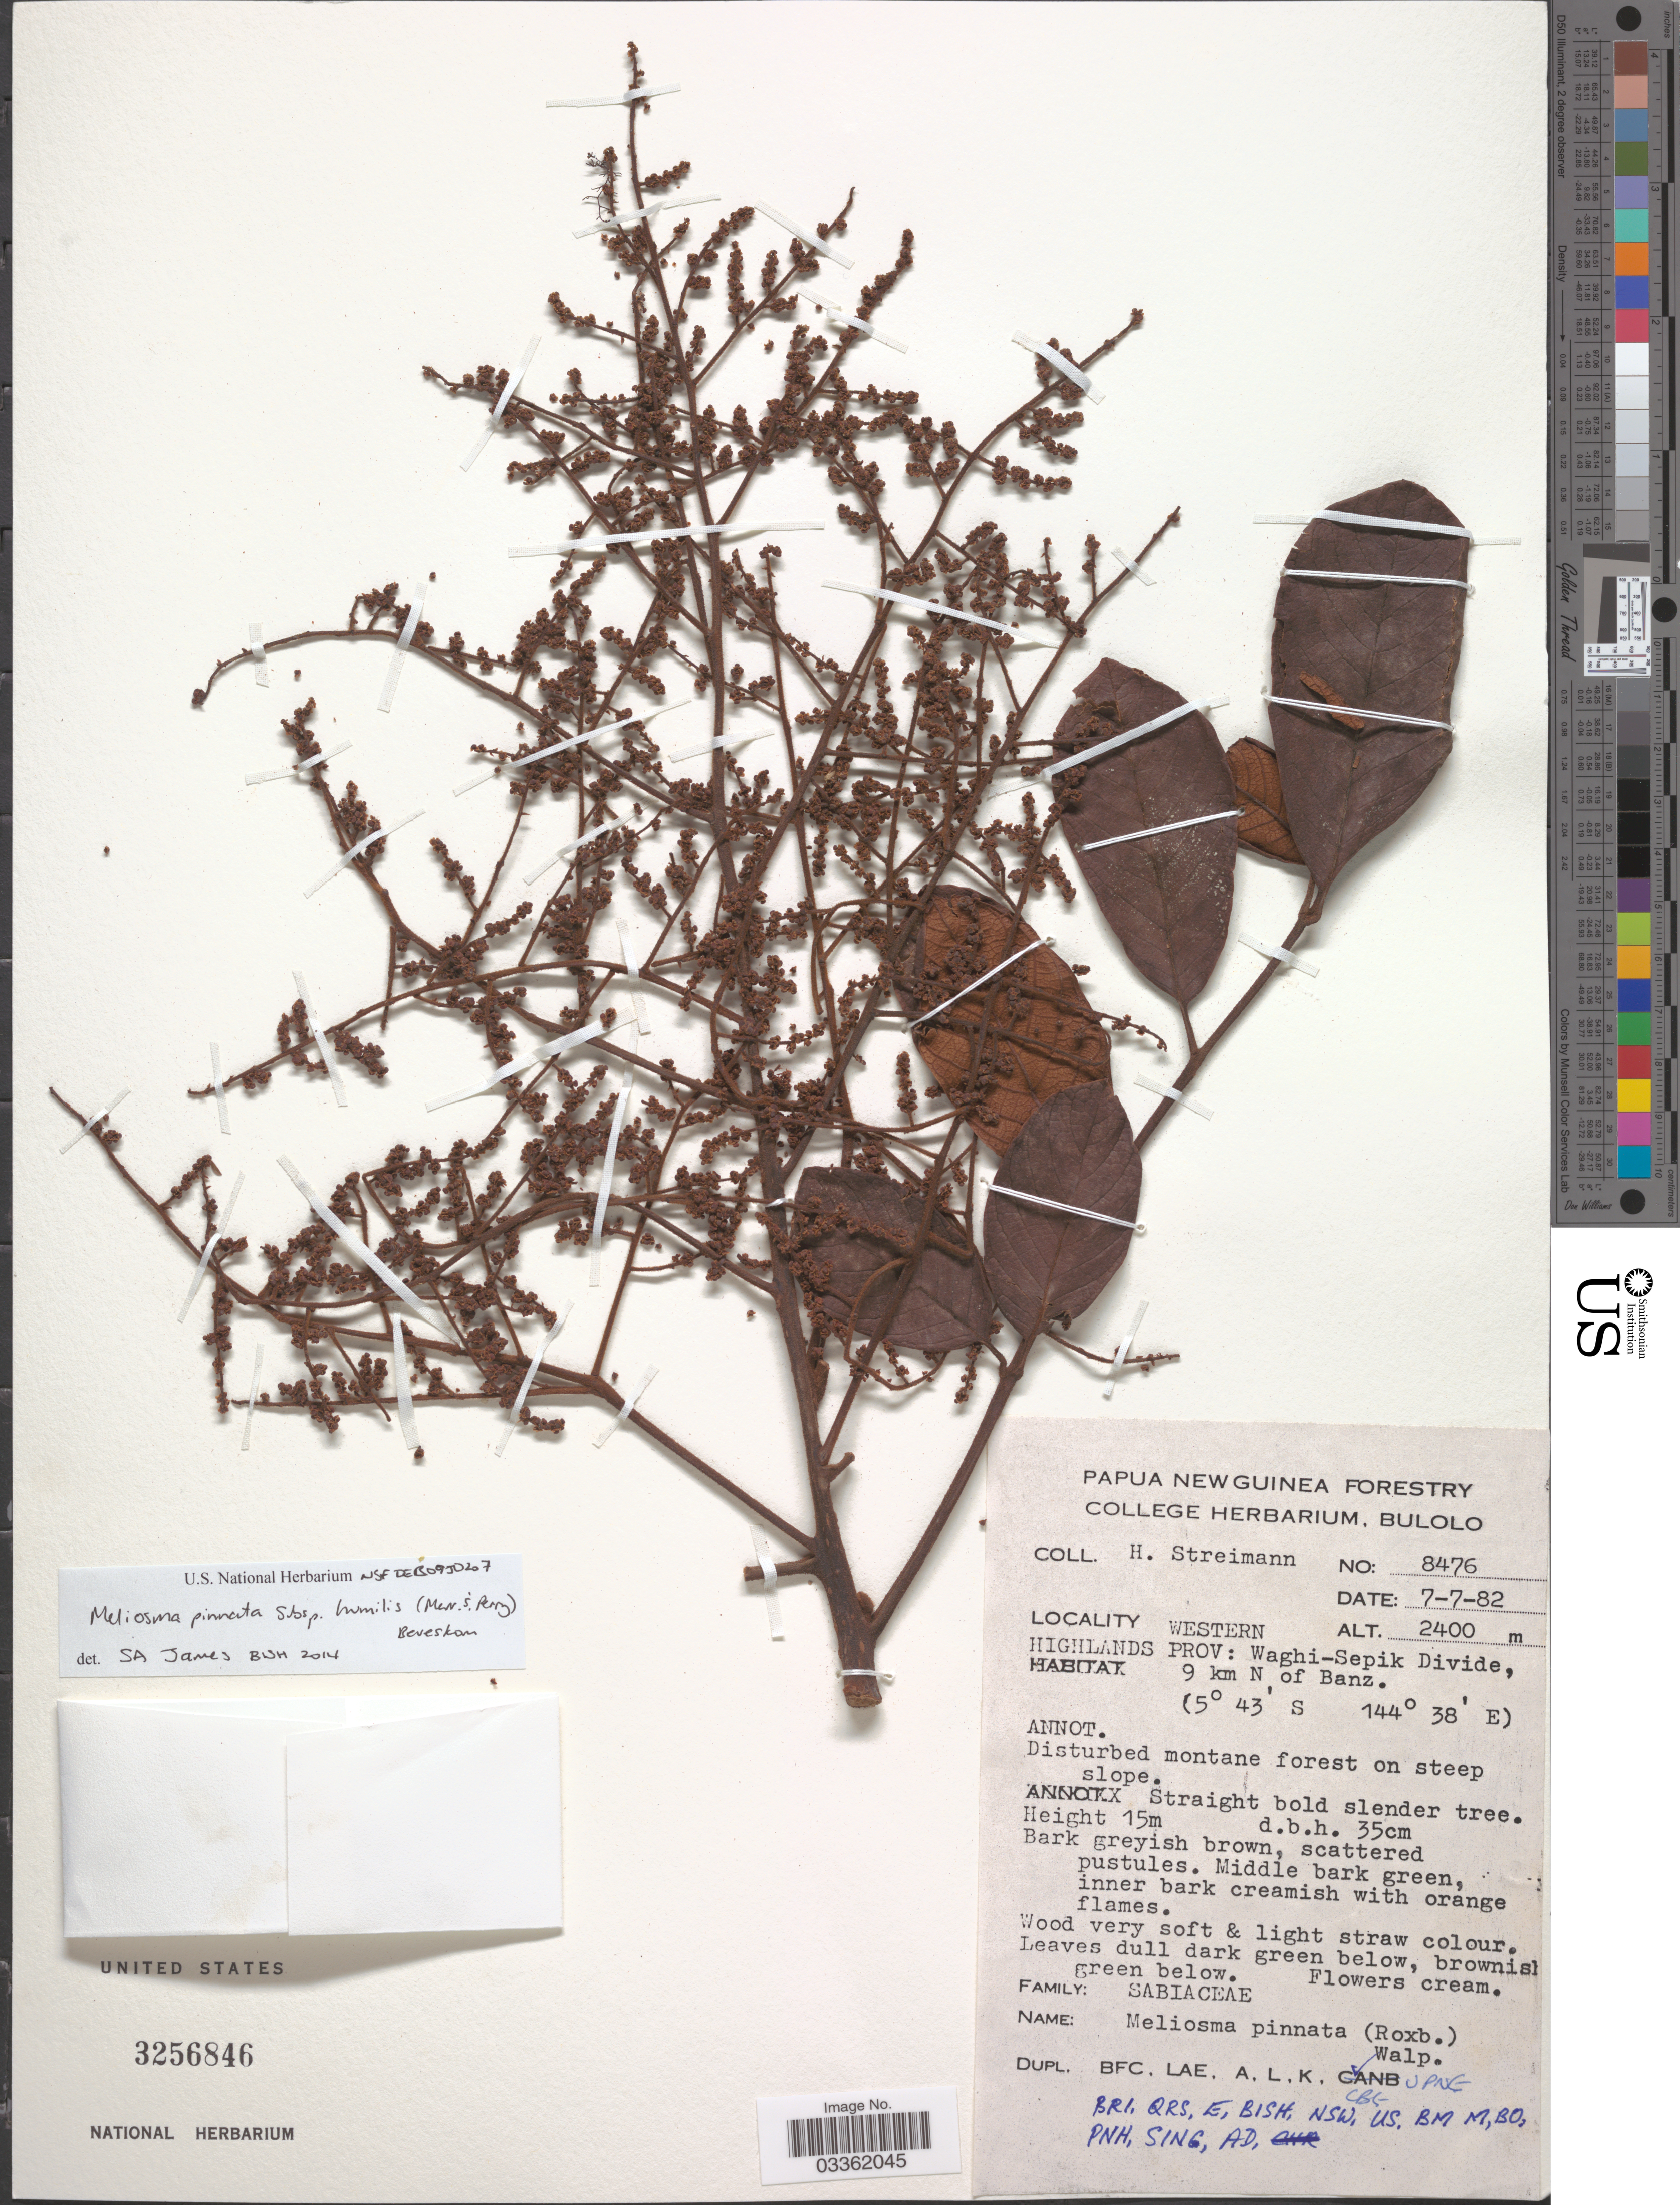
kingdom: Plantae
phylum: Tracheophyta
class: Magnoliopsida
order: Proteales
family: Sabiaceae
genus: Meliosma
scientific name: Meliosma pinnata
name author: Maxim.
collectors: H. Streimann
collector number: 8476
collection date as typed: Transcribed d/m/y: 7/7/82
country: Papua New Guinea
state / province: Western Highlands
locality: Waghi-Sepik Divide, 9 km N of Banz.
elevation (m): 2400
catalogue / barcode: US 3256846